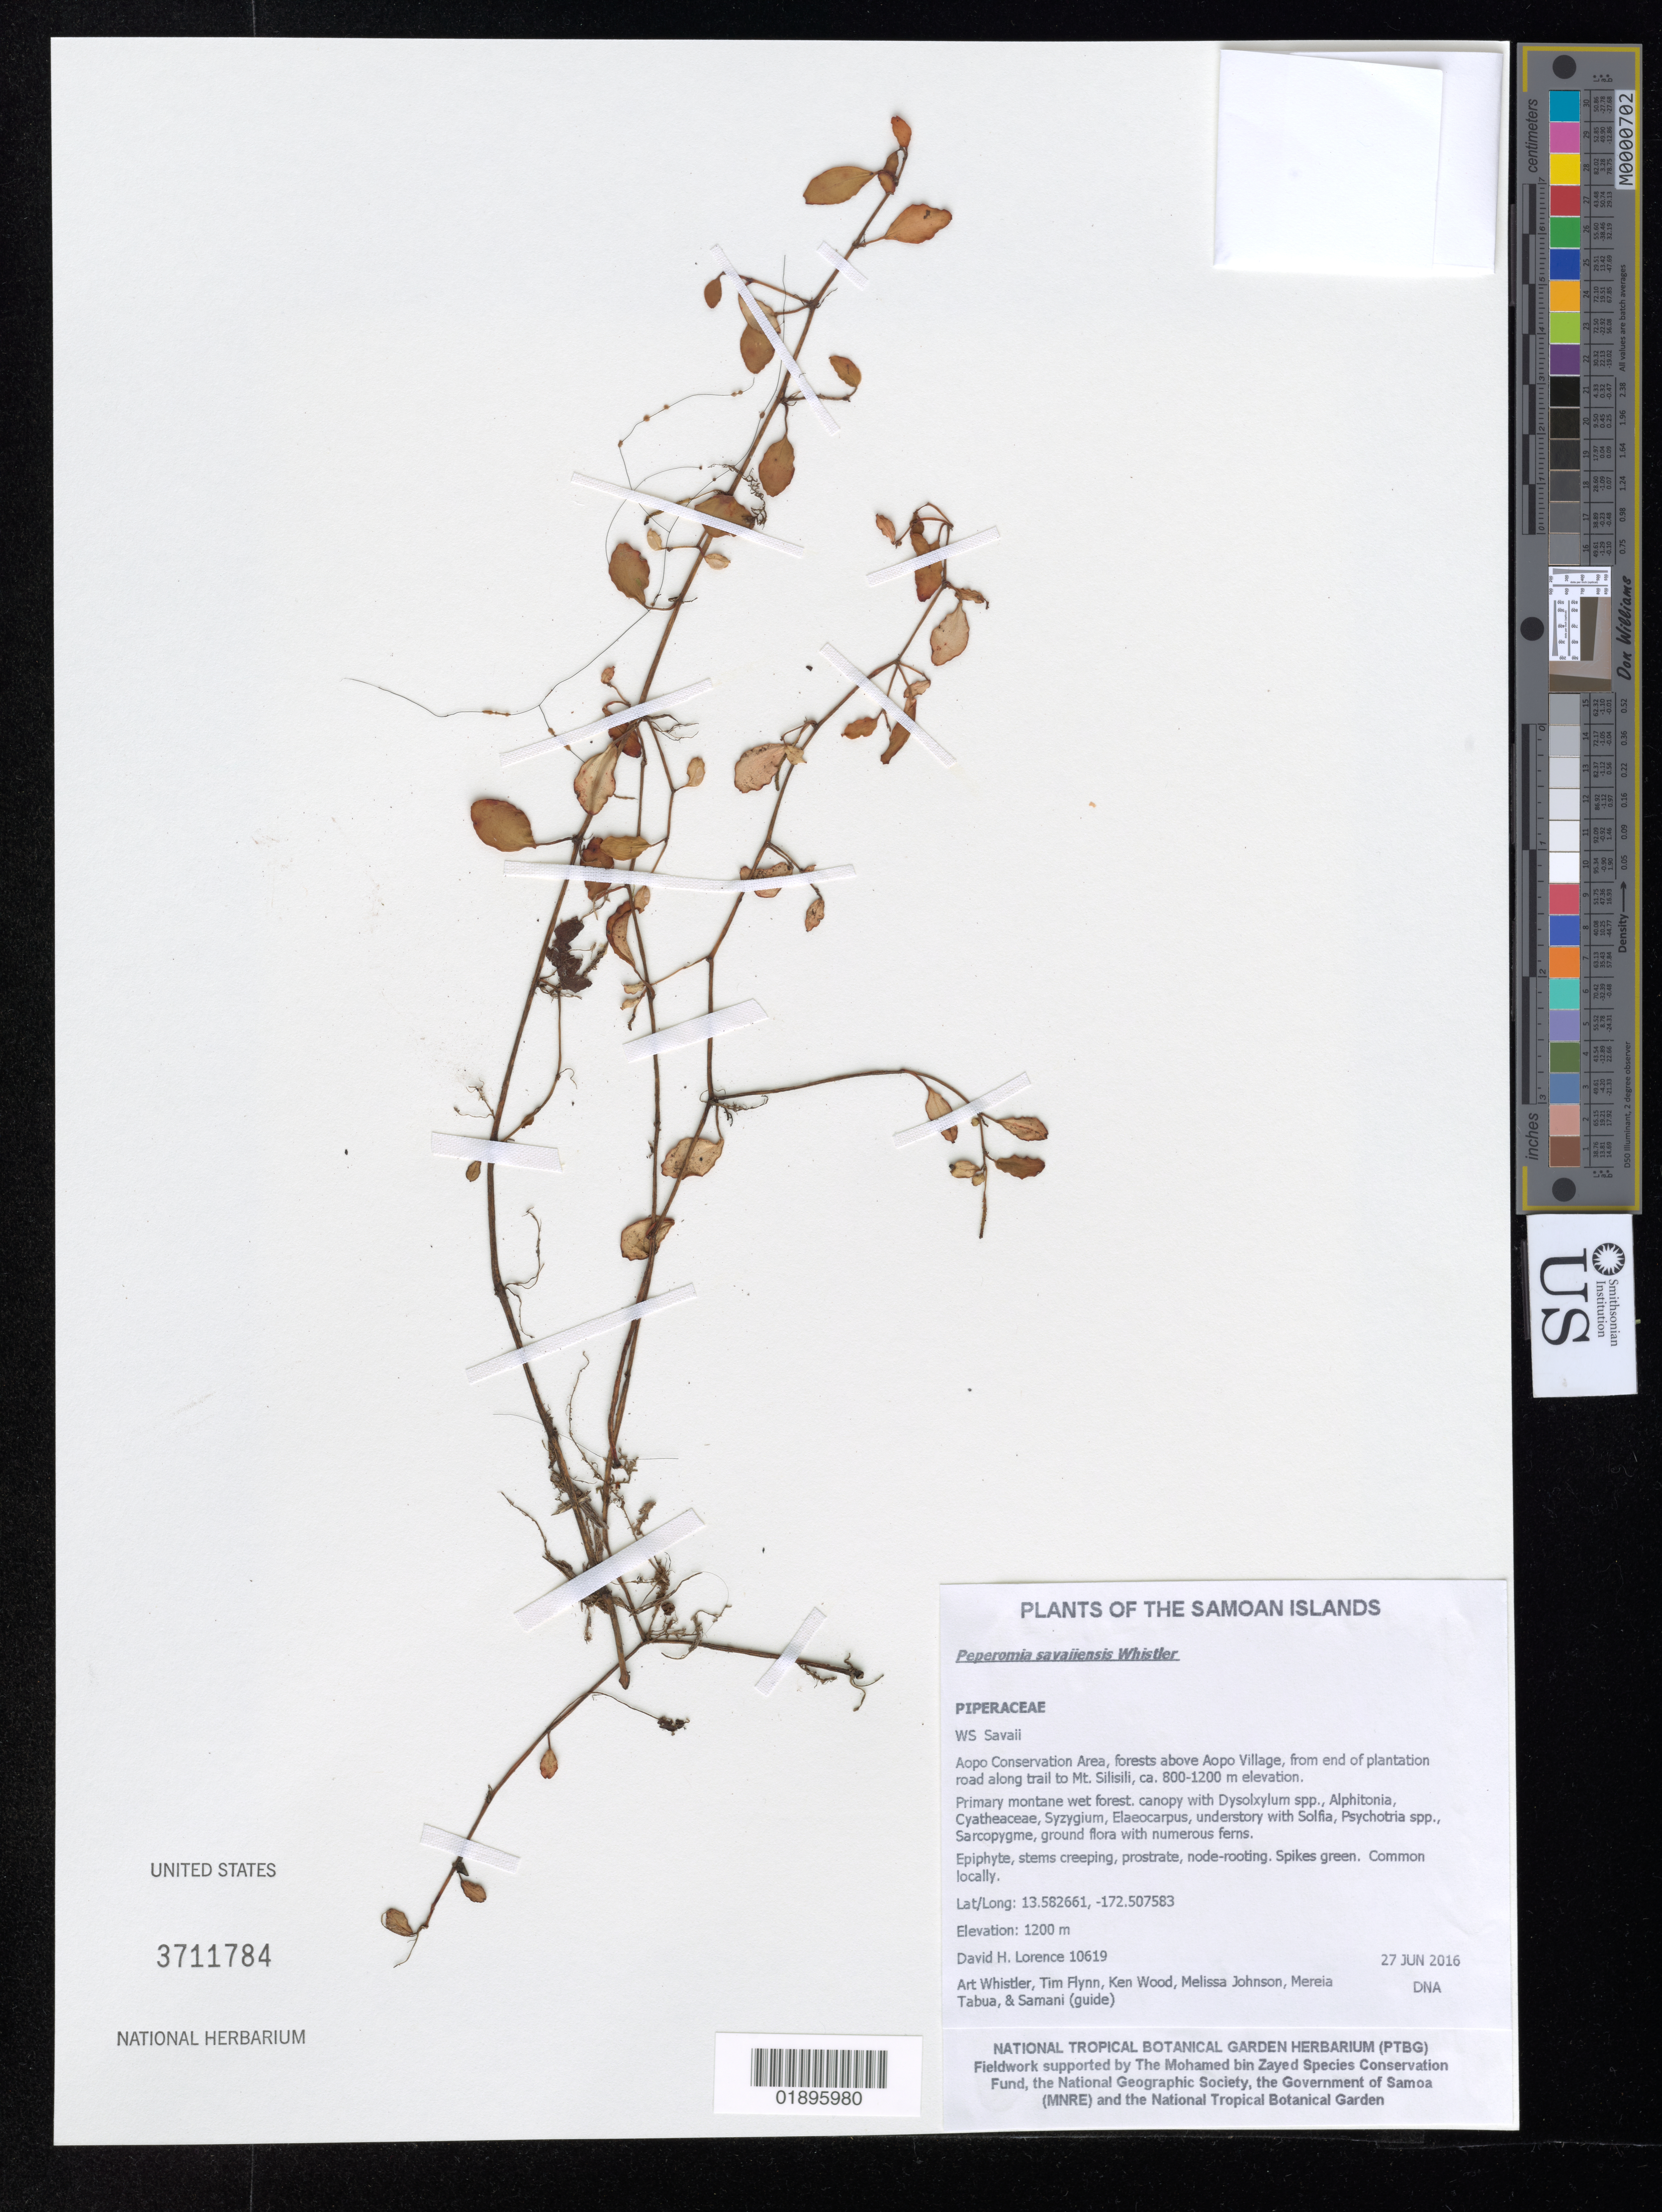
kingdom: Plantae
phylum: Tracheophyta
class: Magnoliopsida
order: Piperales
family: Piperaceae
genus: Peperomia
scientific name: Peperomia savaiiensis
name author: Whistler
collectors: D. Lorence, A. Whistler, J. Atherton, F. Enoka & J. Pisi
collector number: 10619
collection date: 2016-06-27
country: Samoa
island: Savai'i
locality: Aopo Conservation Area, forests above Aopo Village, from end of plantation road along trail to Mt. Silisili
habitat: Primary montane wet forest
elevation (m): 1200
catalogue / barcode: US 3711784